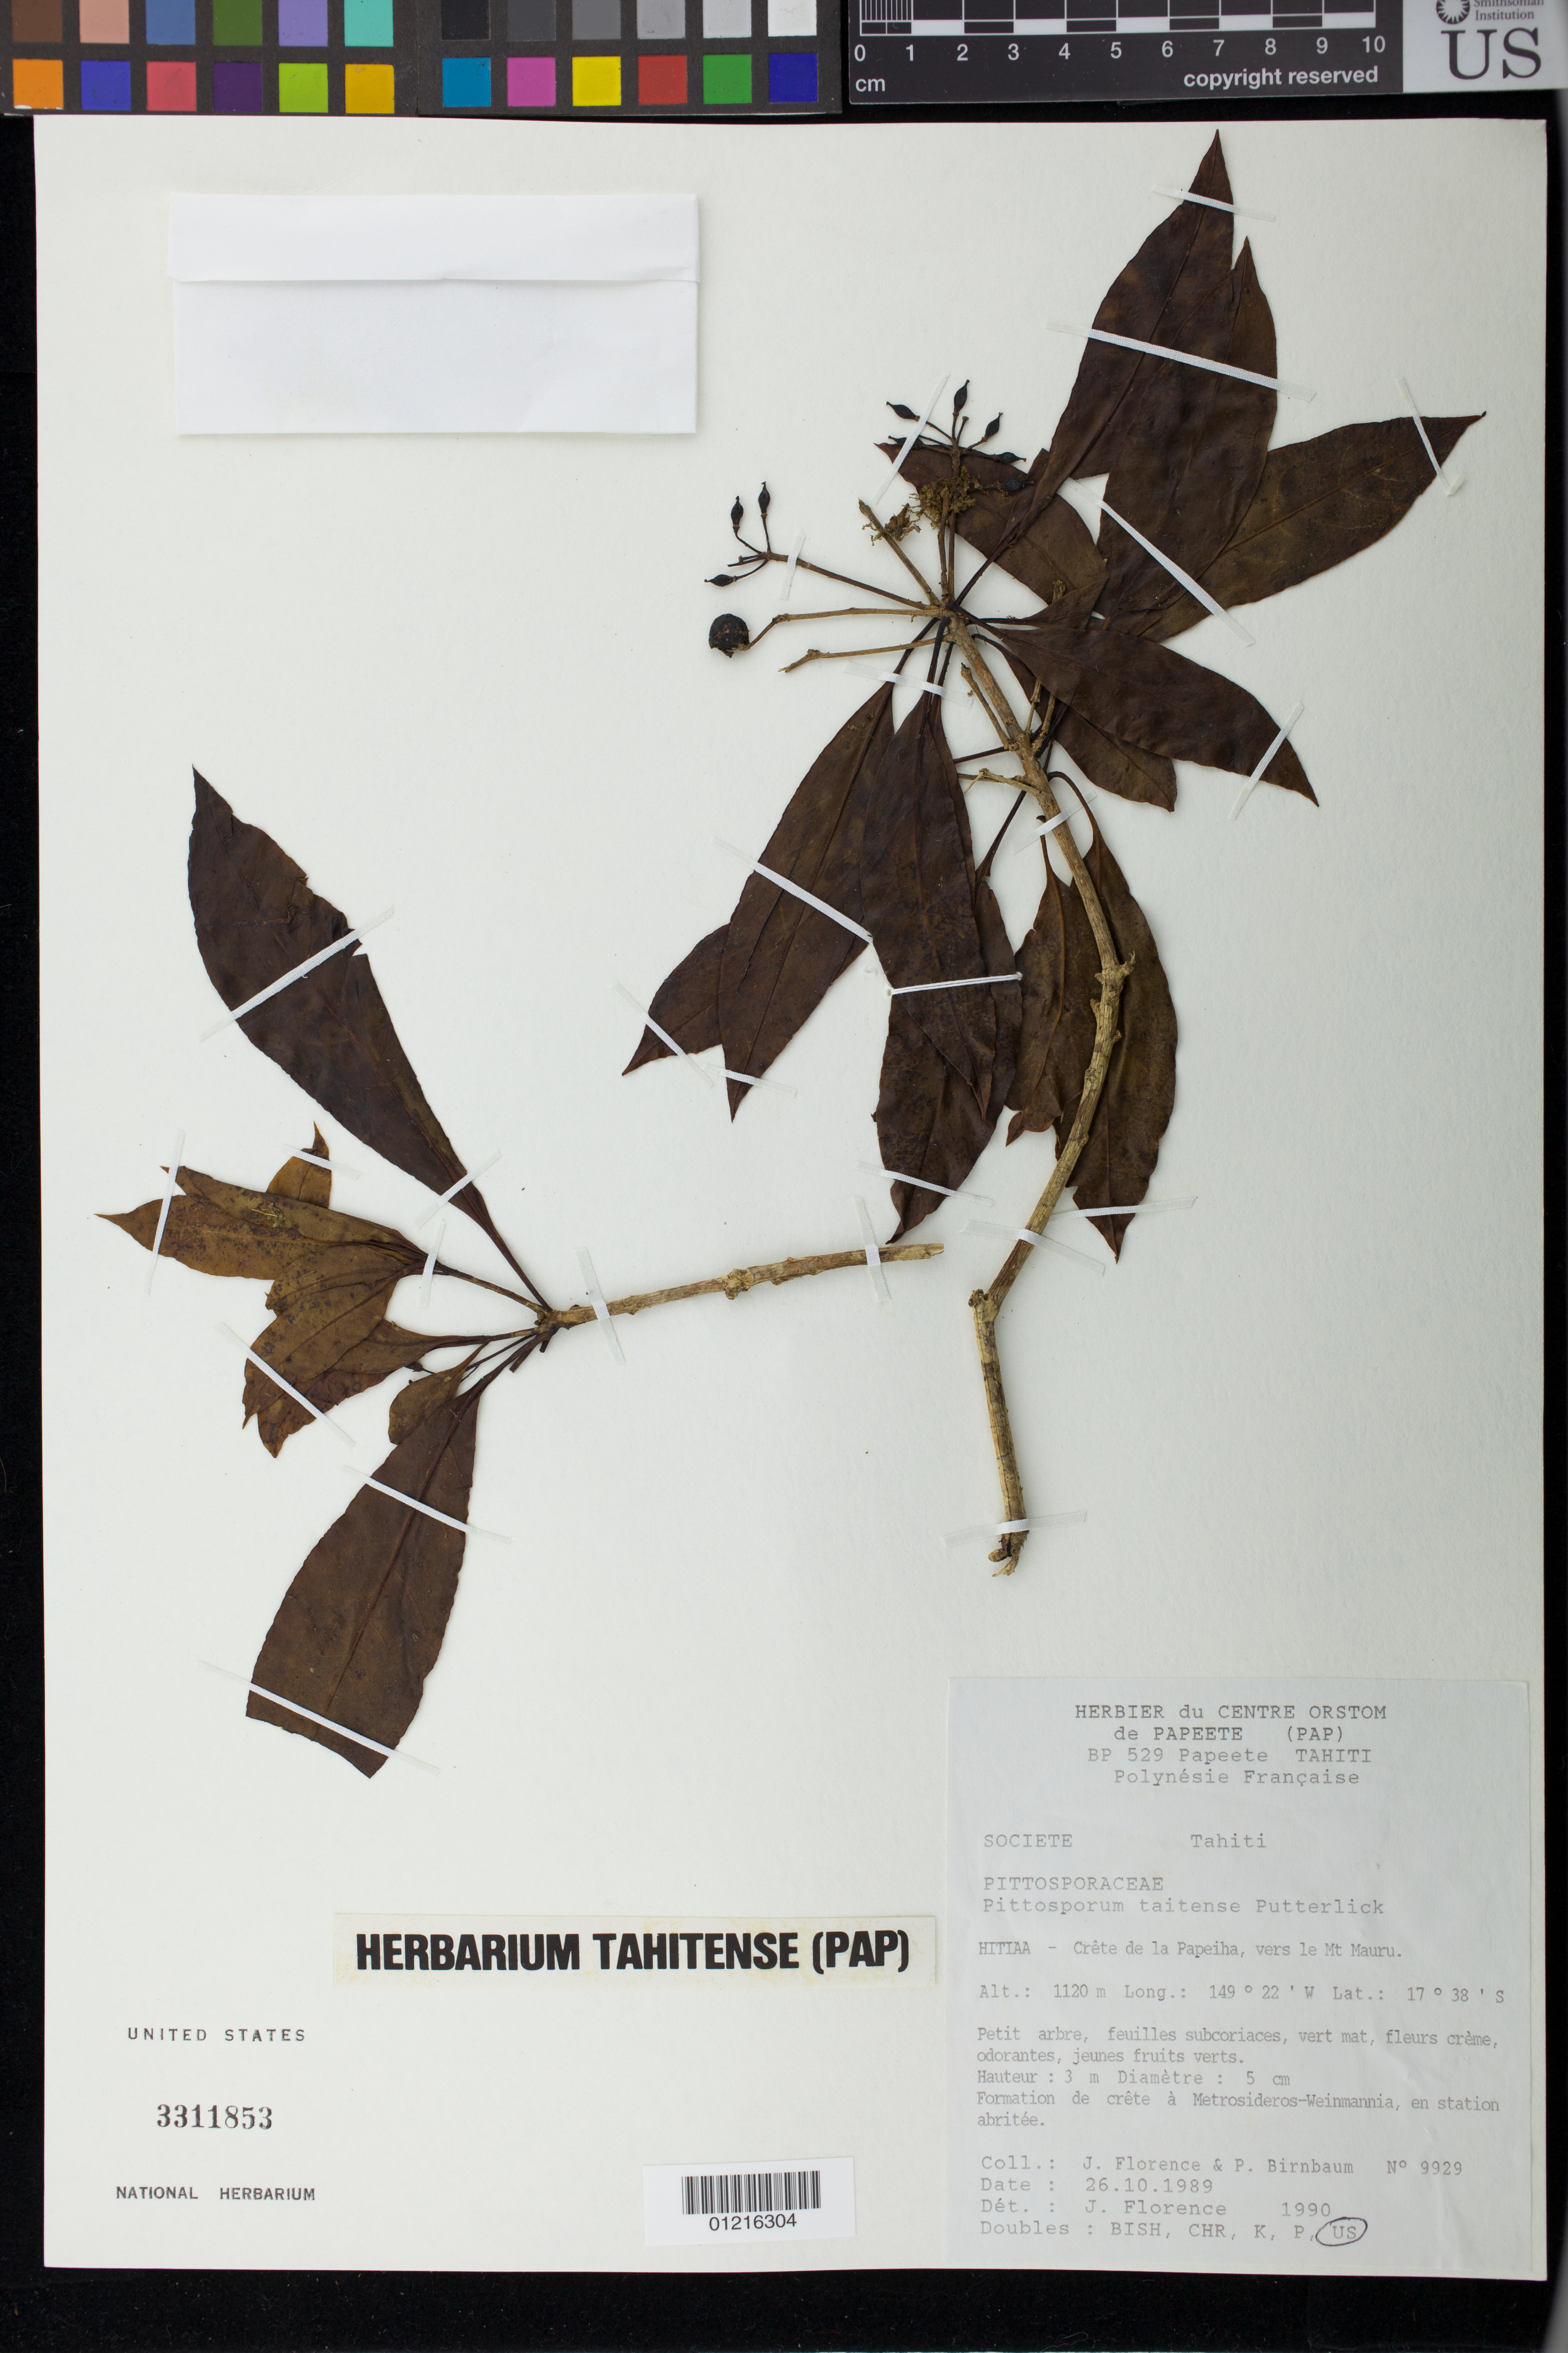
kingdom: Plantae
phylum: Tracheophyta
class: Magnoliopsida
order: Apiales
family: Pittosporaceae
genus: Pittosporum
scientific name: Pittosporum taitense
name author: Putt.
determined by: Florence, J.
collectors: J. Florence & P. Birnbaum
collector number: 9929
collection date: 1989-10-26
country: French Polynesia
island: Tahiti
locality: Crète de la Papeiha, vers le Mt Mauru.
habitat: Formation de crète, en station abritèe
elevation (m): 1120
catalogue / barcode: US 3311853